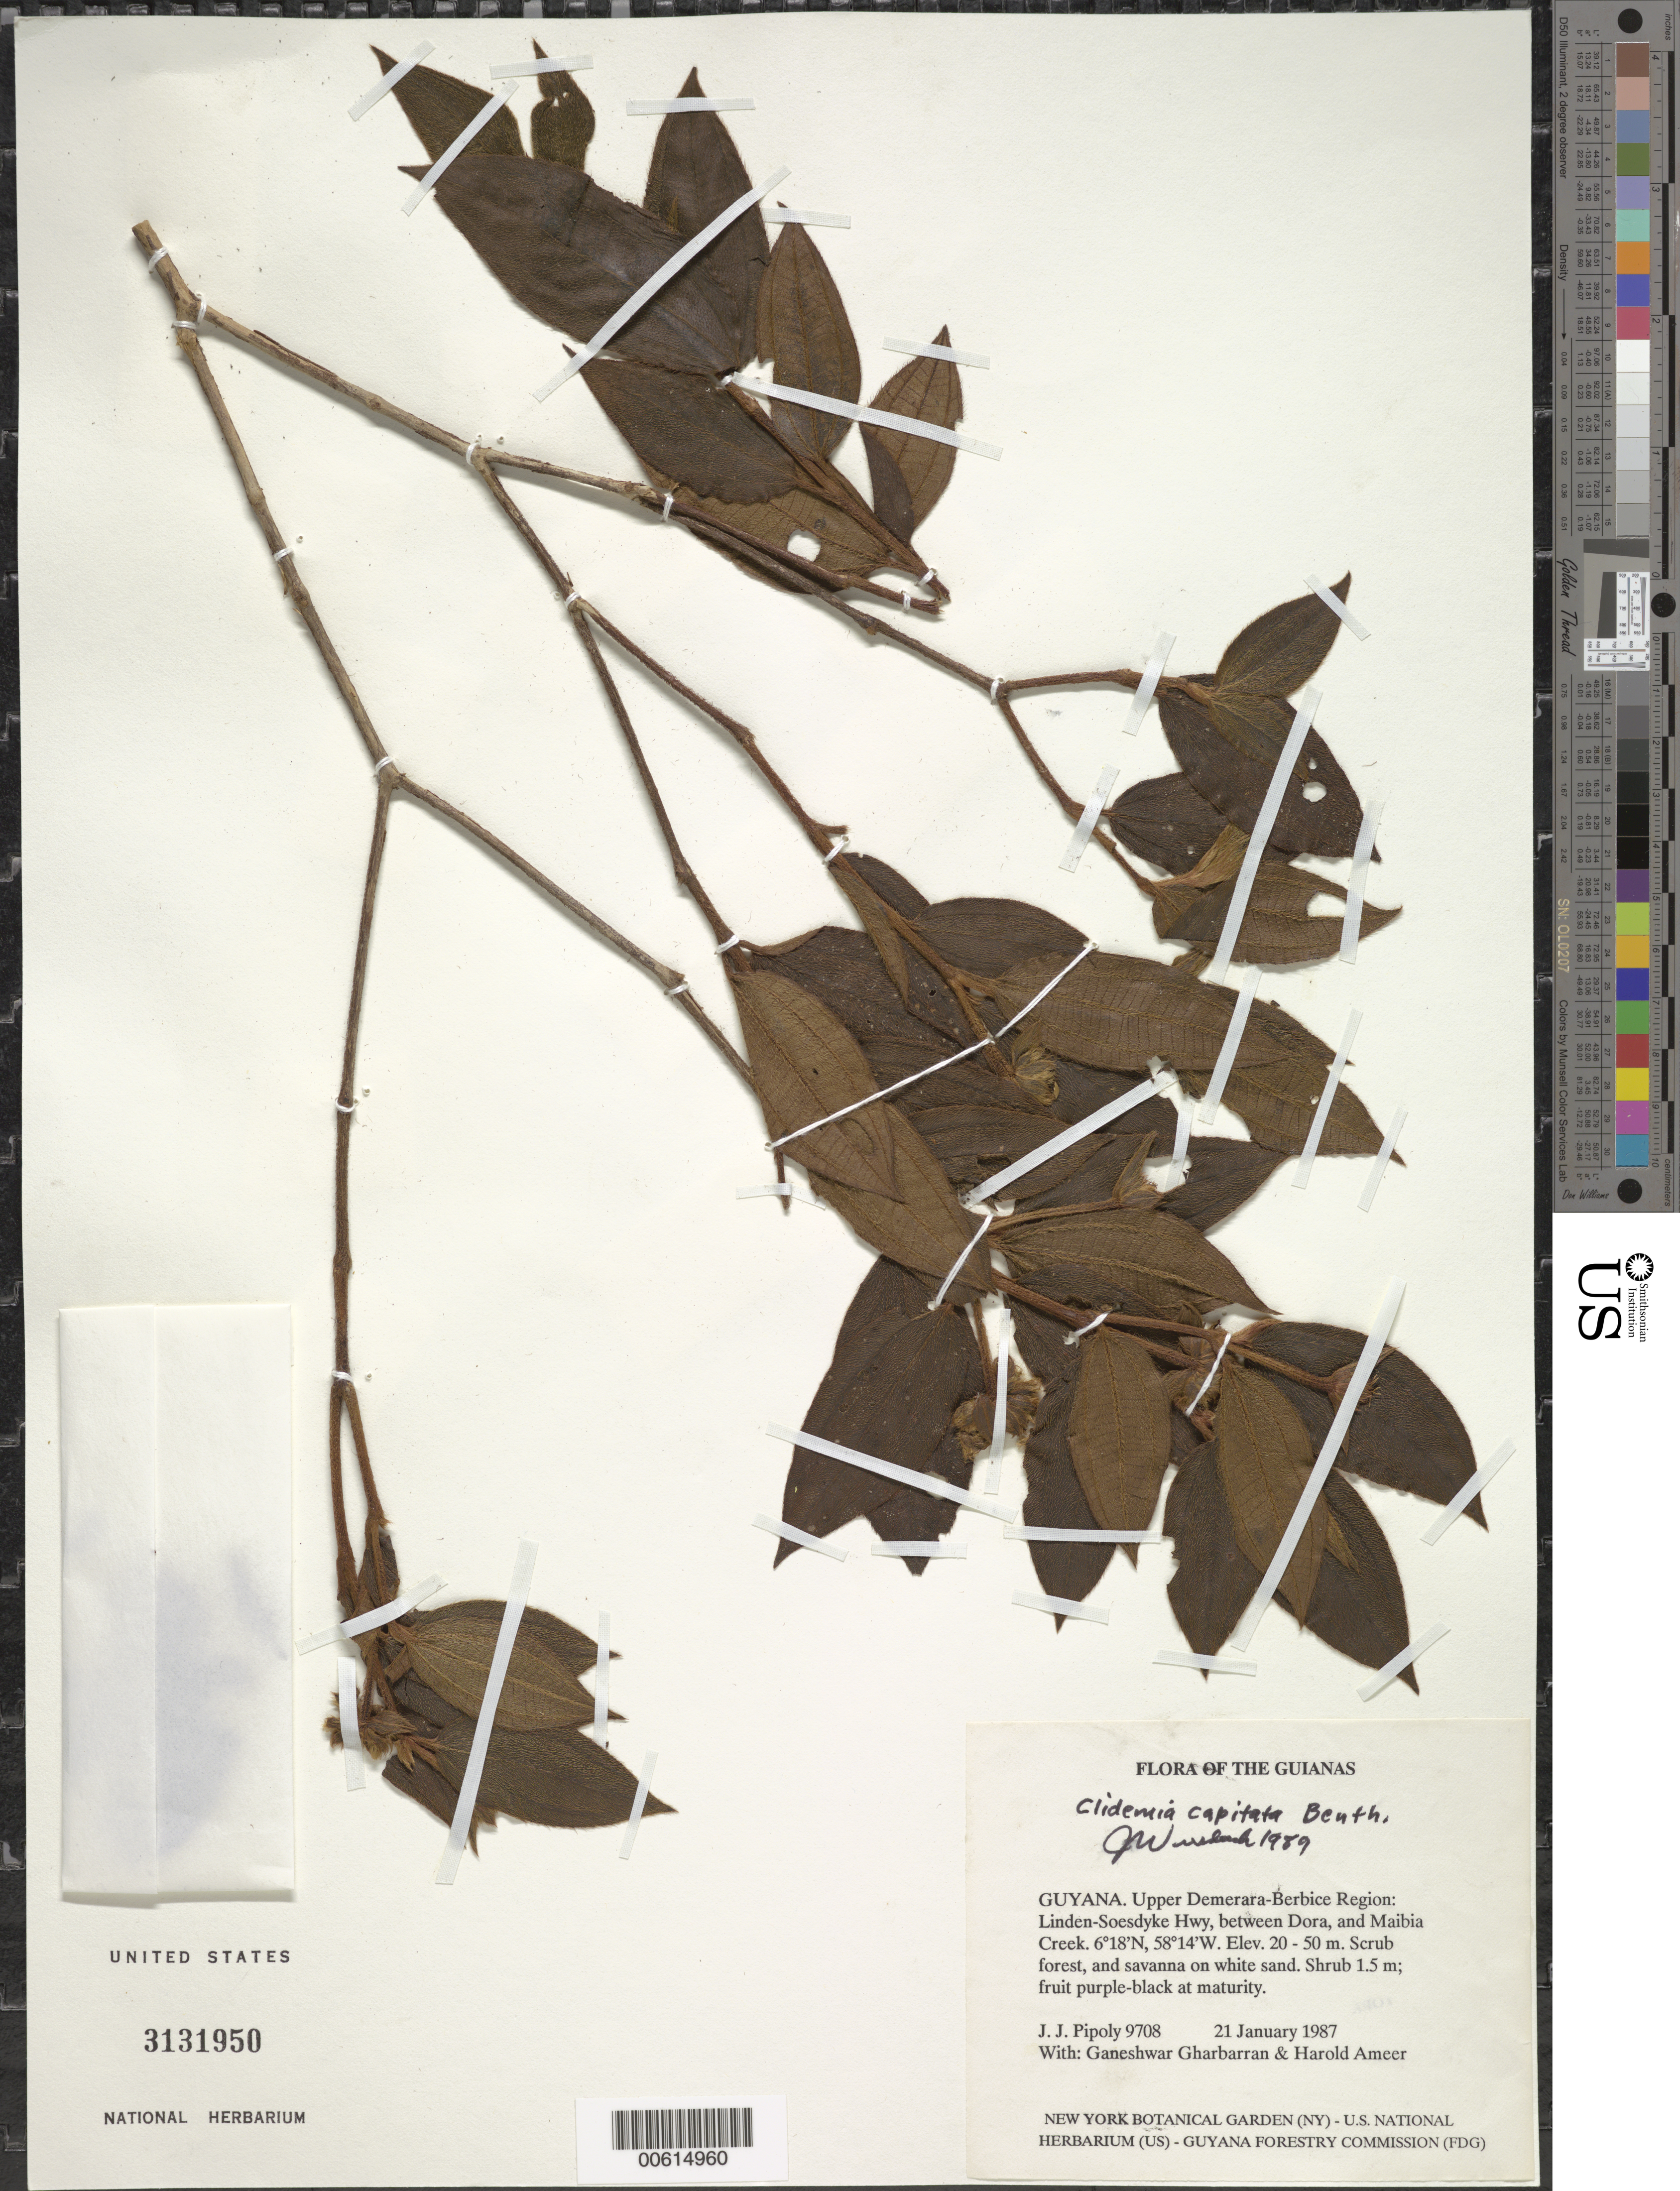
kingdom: Plantae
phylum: Tracheophyta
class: Magnoliopsida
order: Myrtales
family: Melastomataceae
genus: Clidemia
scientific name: Clidemia capitata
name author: Benth.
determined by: Wurdack, John J., (US), US (UNITED STATES)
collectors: J. J. Pipoly, G. Gharbarran & H. Ameer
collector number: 9708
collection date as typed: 21 January 1987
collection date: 1987-01-21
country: Guyana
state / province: U. Demerara-Berbice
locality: Linden-Soesdyke Hwy, between Dora and Maibia Creek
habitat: Scrub forest and savanna on white sand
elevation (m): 20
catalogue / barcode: US 3131950